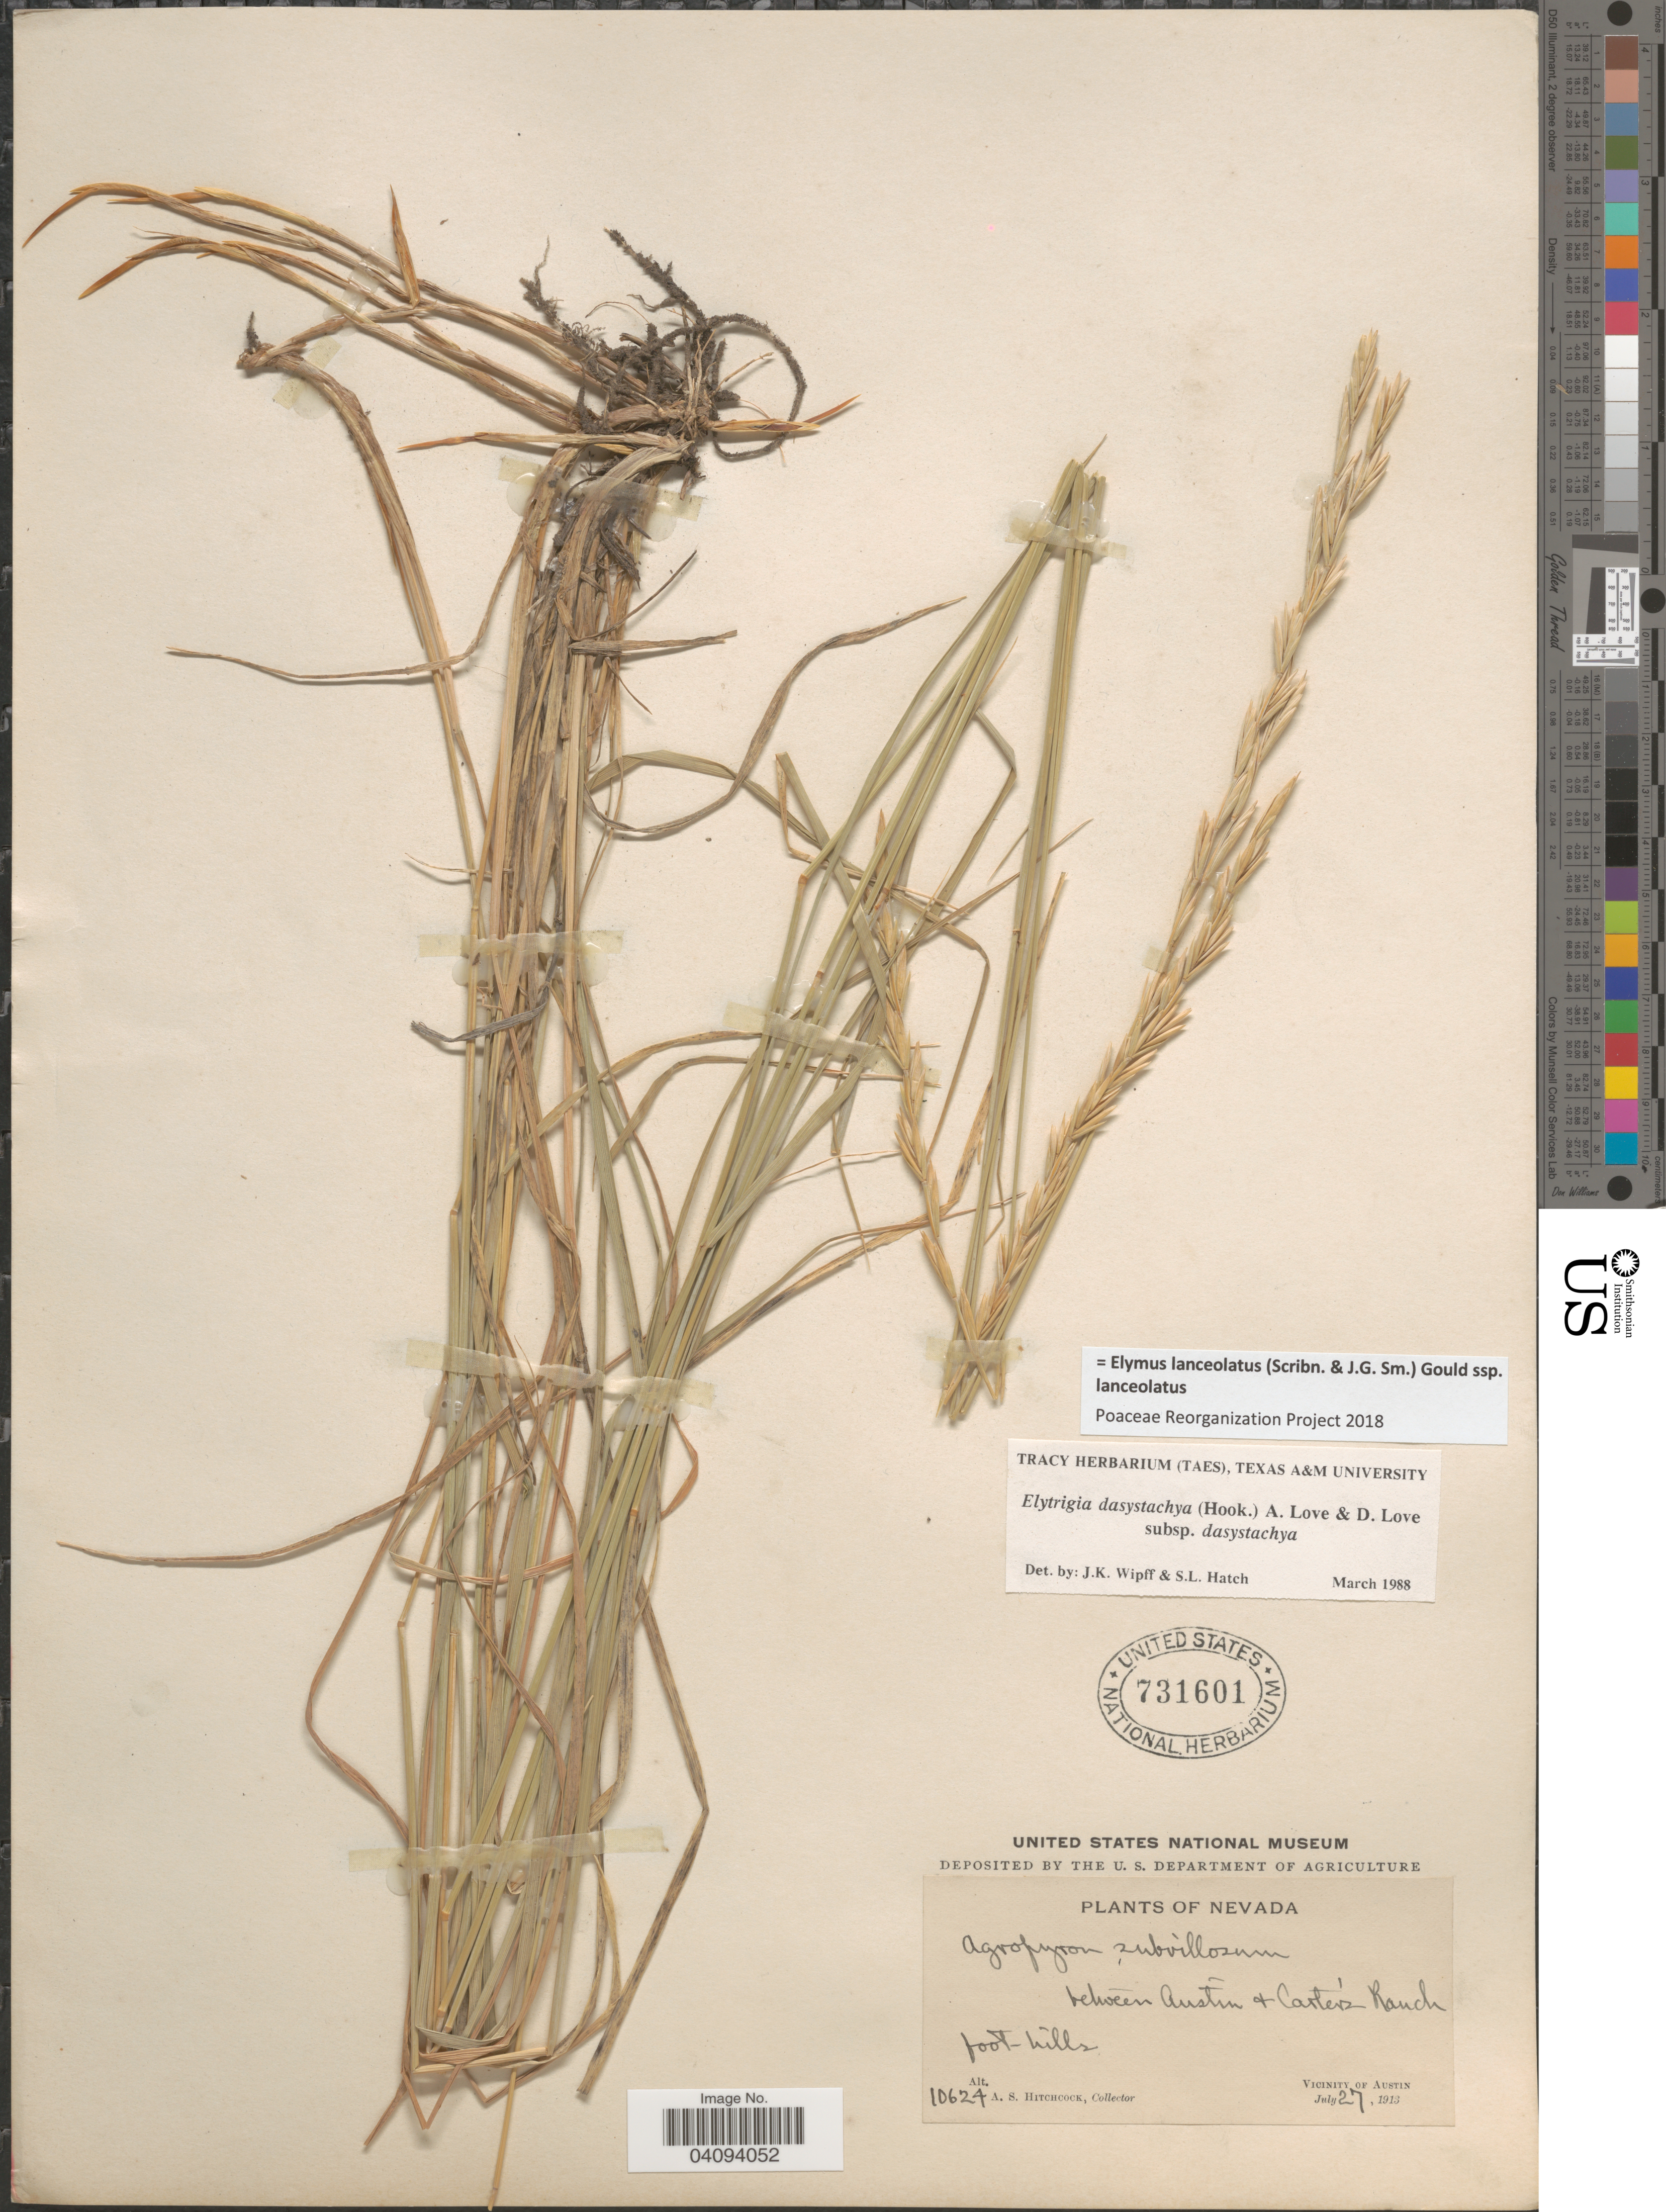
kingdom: Plantae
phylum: Tracheophyta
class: Liliopsida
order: Poales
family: Poaceae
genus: Elymus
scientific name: Elymus lanceolatus subsp. lanceolatus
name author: (Scribn. & J.G. Sm.) Gould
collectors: A. S. Hitchcock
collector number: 10624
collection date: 1913-07-27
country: United States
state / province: Nevada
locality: Between Austin + Carter's Ranch. Vicinity of Austin.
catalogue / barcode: US 731601